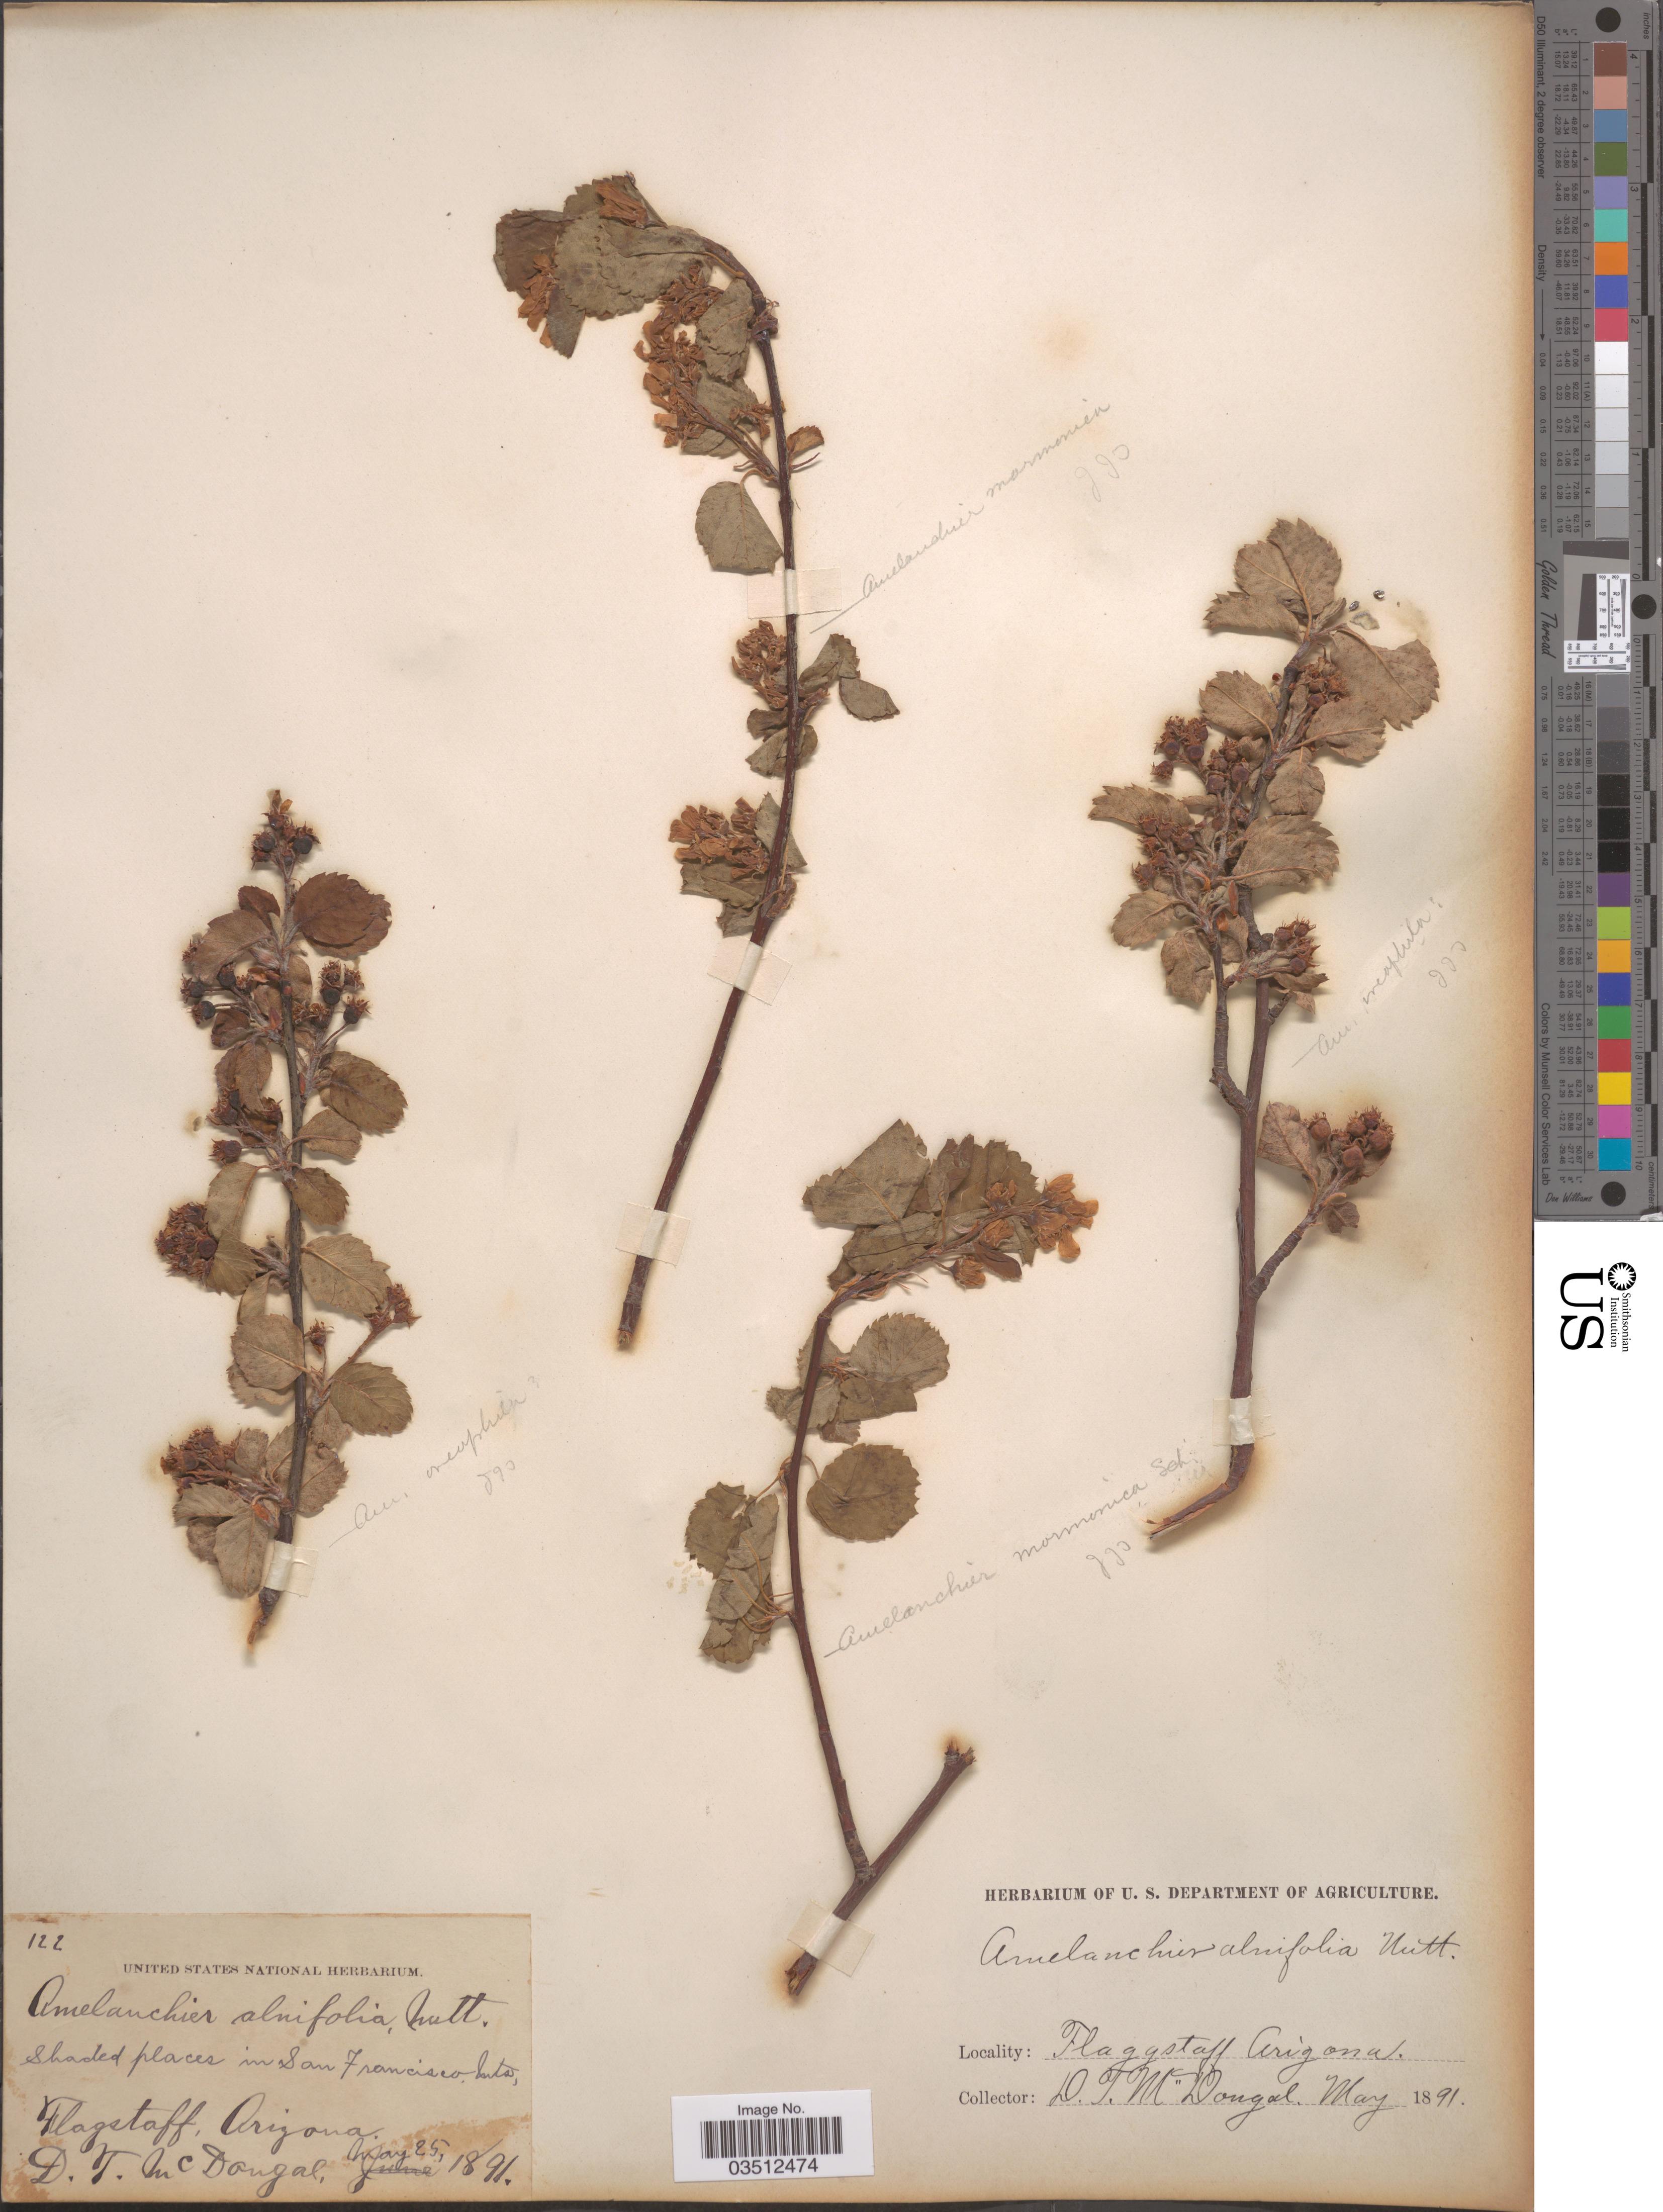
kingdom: Plantae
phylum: Tracheophyta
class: Magnoliopsida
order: Rosales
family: Rosaceae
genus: Amelanchier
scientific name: Amelanchier oreophila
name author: A. Nelson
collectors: D. McDougal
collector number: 122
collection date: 1891-05-25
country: United States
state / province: Arizona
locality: Shaded places in San Francisco Mts, Flagstaff.